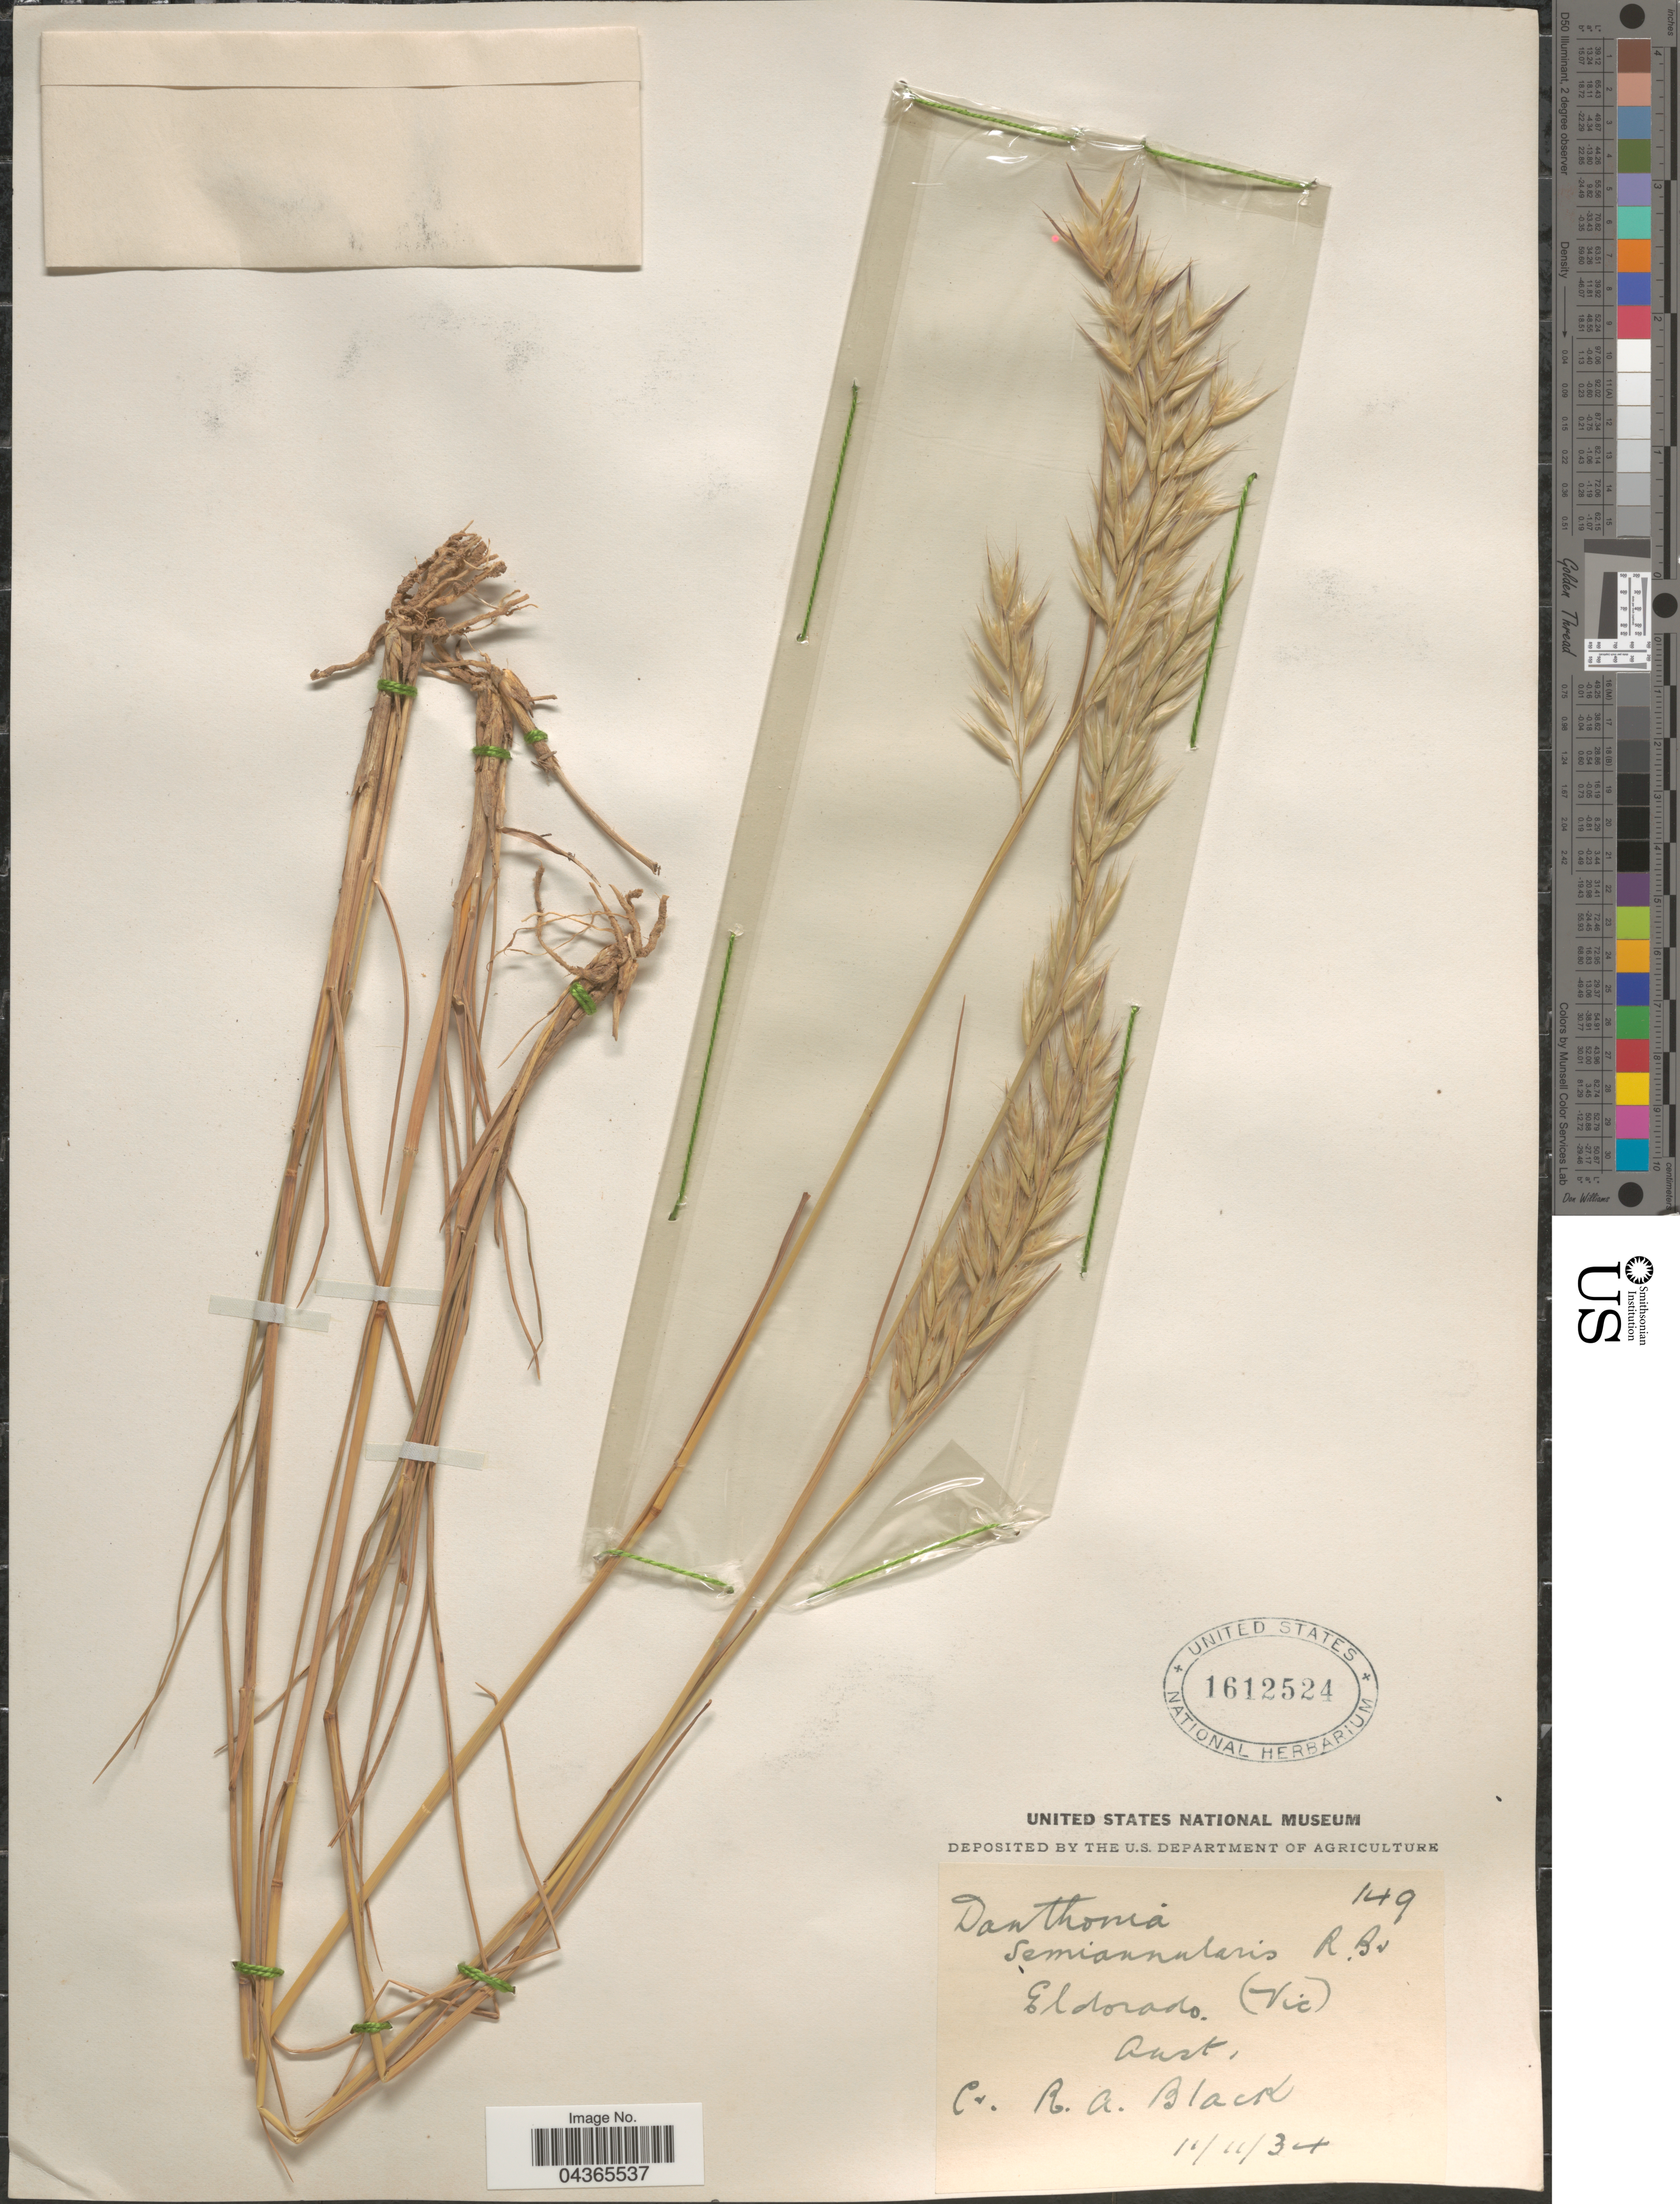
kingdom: Plantae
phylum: Tracheophyta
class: Liliopsida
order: Poales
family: Poaceae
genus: Rytidosperma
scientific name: Rytidosperma semiannulare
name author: (Labill.) Connor & Edgar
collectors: R. A. Black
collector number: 149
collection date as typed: Transcribed d/m/y: 11/11/34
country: Australia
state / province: Victoria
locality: Eldorado. (Vic).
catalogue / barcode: US 1612524